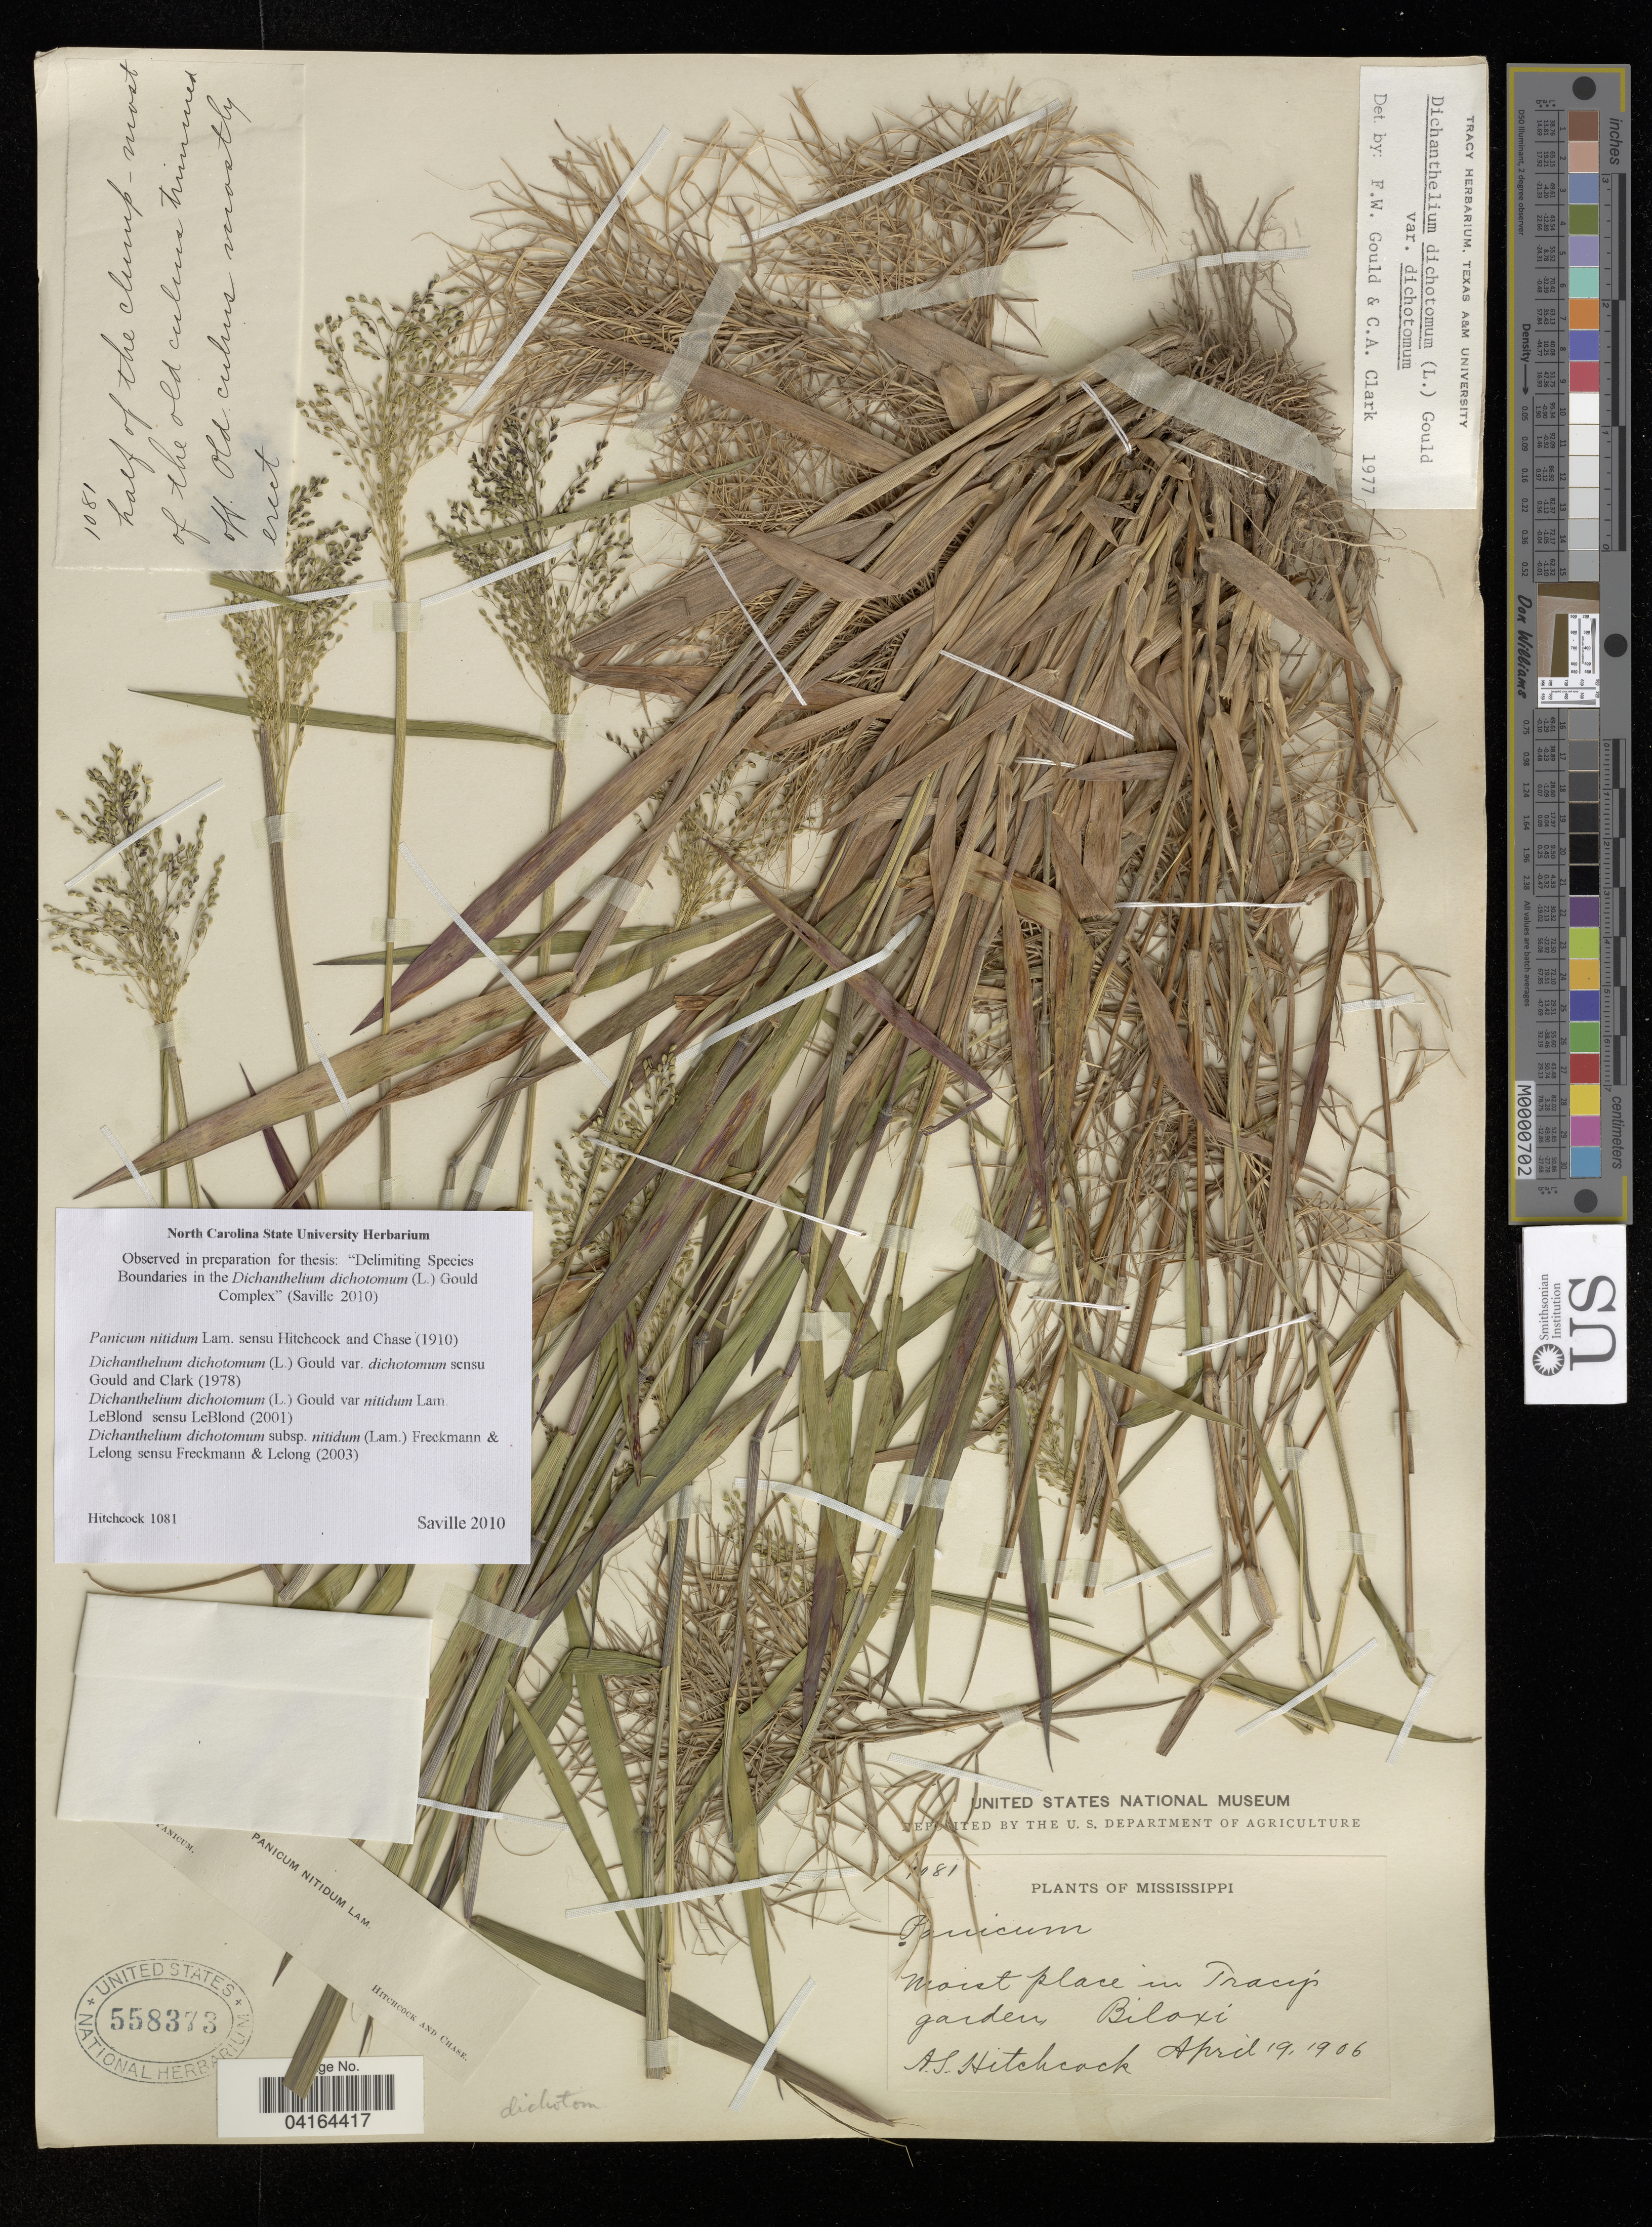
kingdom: Plantae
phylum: Tracheophyta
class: Liliopsida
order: Poales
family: Poaceae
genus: Dichanthelium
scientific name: Dichanthelium dichotomum subsp. nitidum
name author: (Lam.) Freckmann & Lelong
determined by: Saville, A. C., (NCSC), North Carolina State University (UNITED STATES)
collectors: A. Hitchcock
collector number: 1081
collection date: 1906-04-19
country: United States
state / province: Mississippi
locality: Moist place in Tracip garden Biloxi.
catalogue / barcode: US 558383